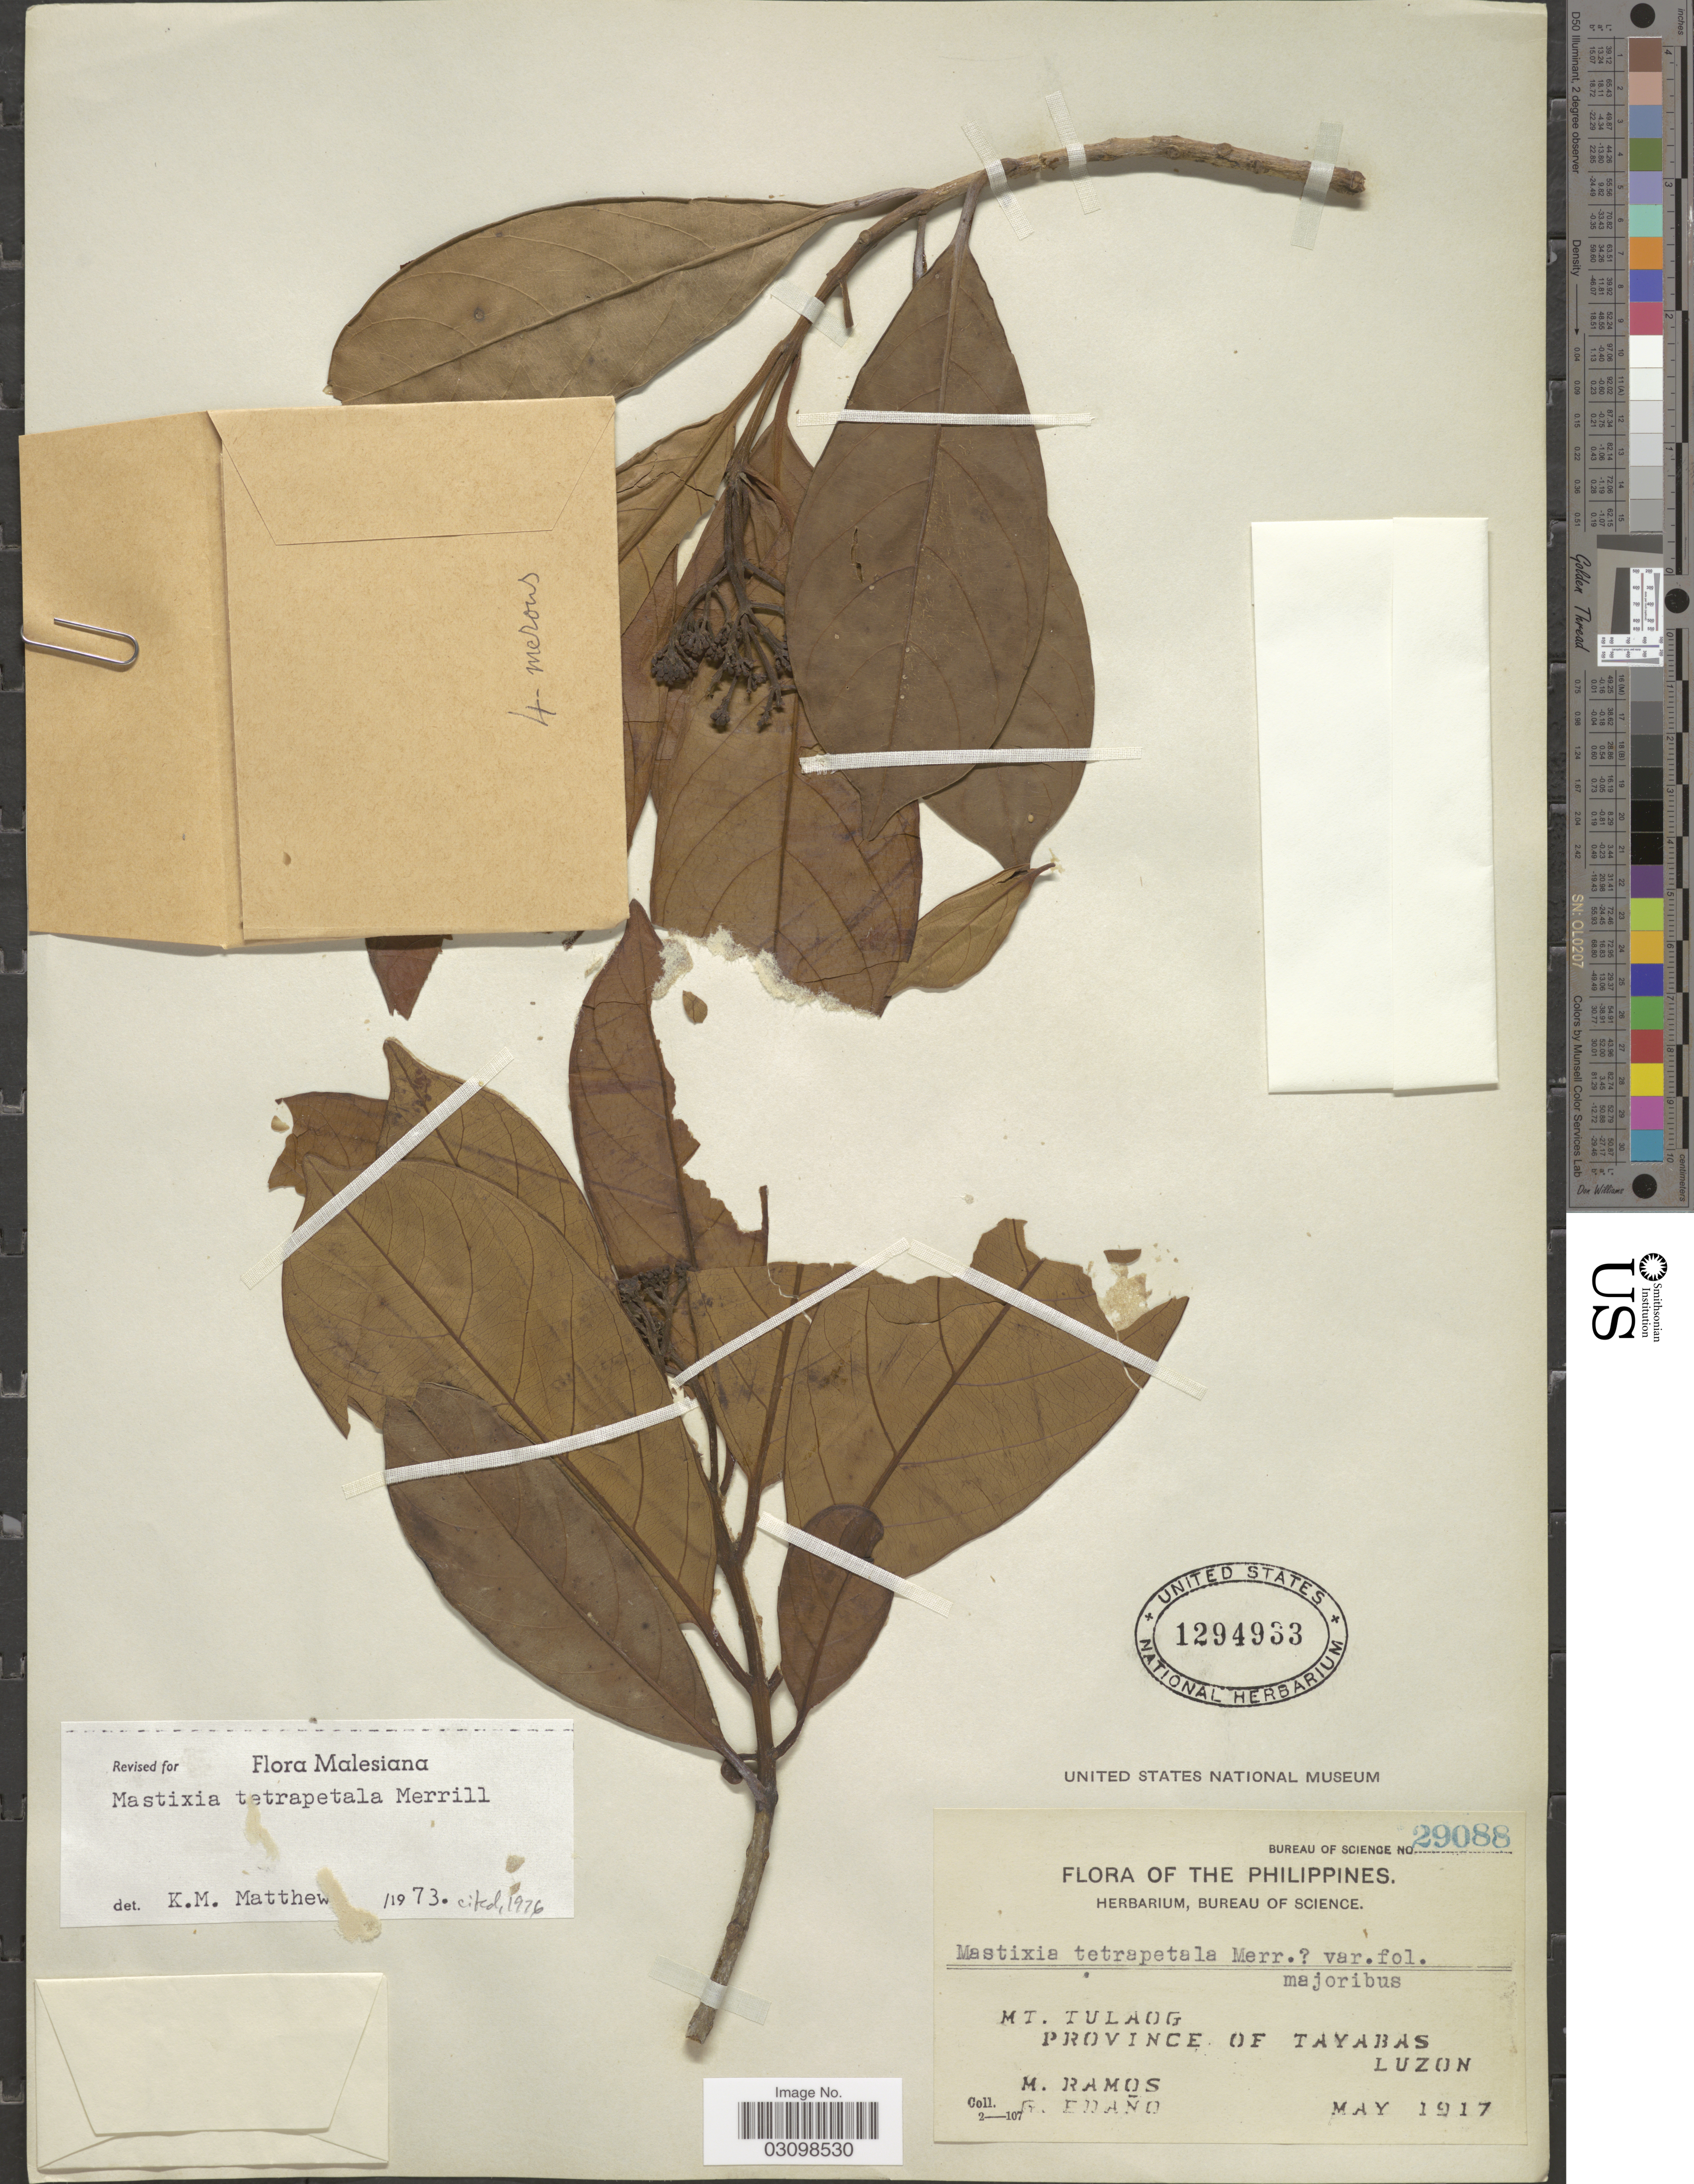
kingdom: Plantae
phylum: Tracheophyta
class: Magnoliopsida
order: Cornales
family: Nyssaceae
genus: Mastixia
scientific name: Mastixia tetrandra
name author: (Wight ex Thwaites) C.B. Clarke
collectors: M. Ramos & G. Edaño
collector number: Bureau of science 29088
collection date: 1917-05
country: Philippines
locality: Mt. Tulaog, Province of Tayabas, Luzon.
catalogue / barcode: US 1294933